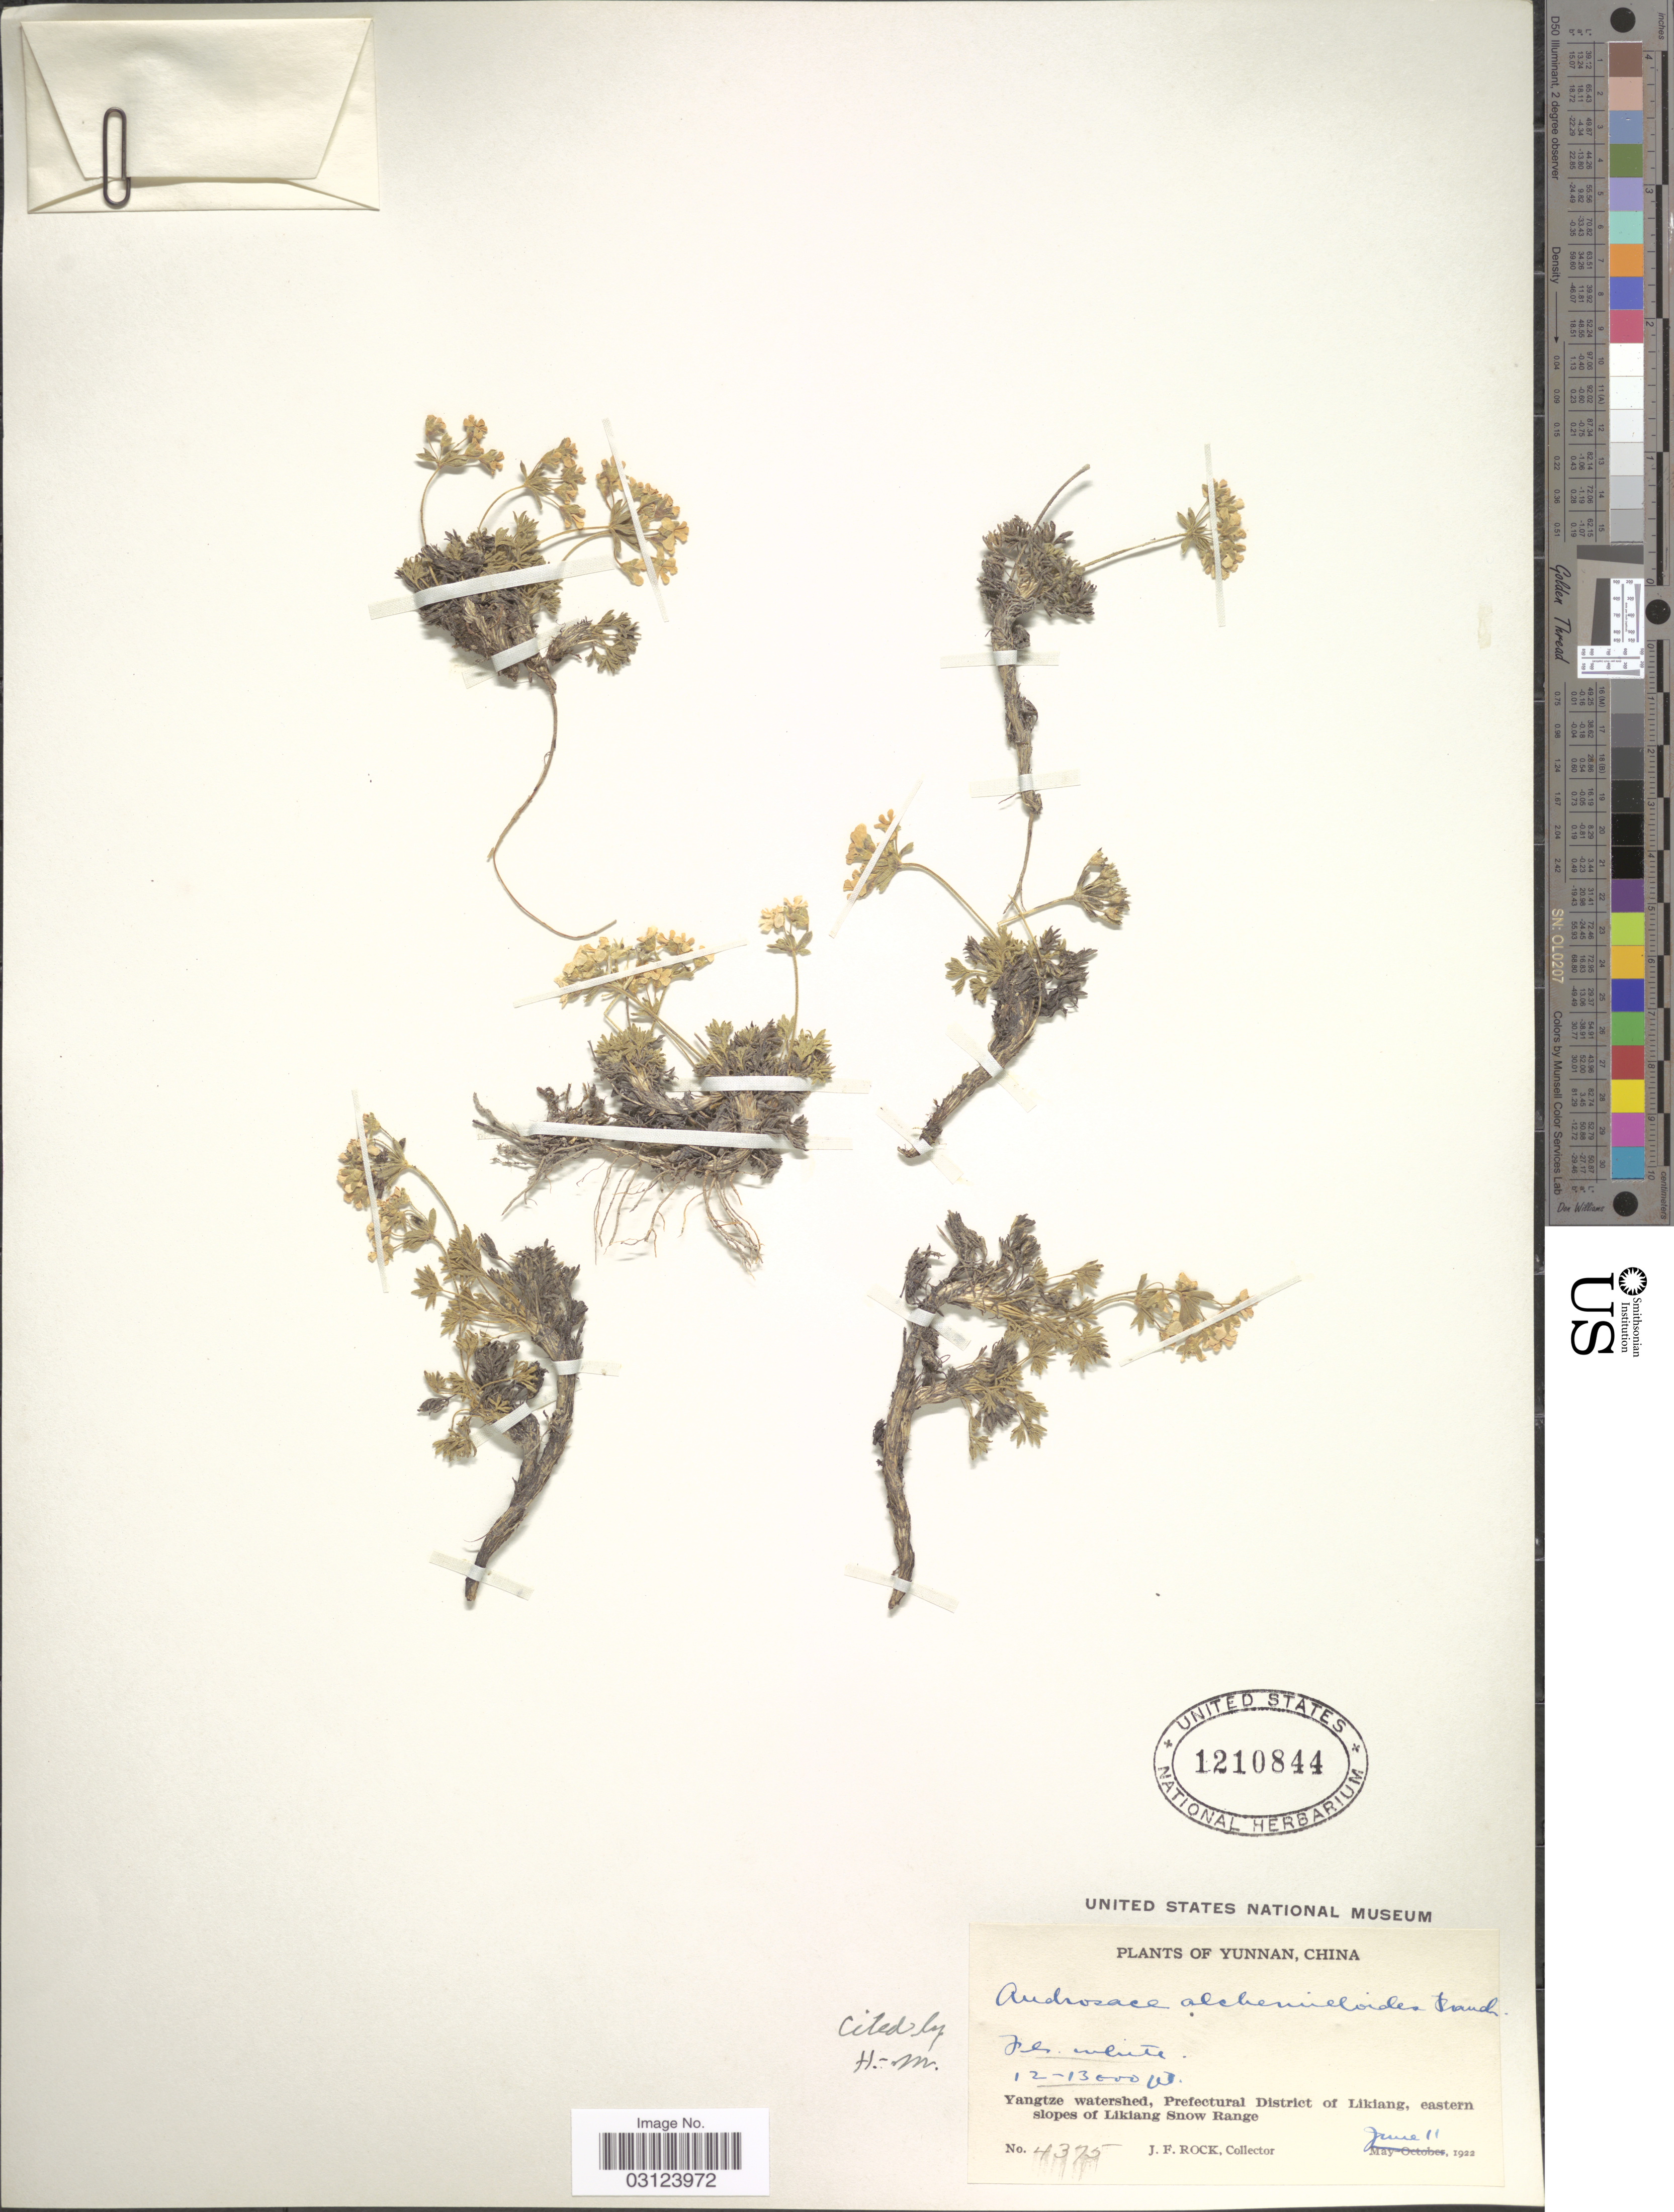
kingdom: Plantae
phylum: Tracheophyta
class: Magnoliopsida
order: Ericales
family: Primulaceae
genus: Androsace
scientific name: Androsace alchemilloides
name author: Franch.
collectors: J. Rock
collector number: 4375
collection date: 1922-06-11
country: China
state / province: Yunnan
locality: Yangtze watershed, Prefectural District of Likiang, eastern slopes of Likiang Snow Range.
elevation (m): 3658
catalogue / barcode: US 1210844